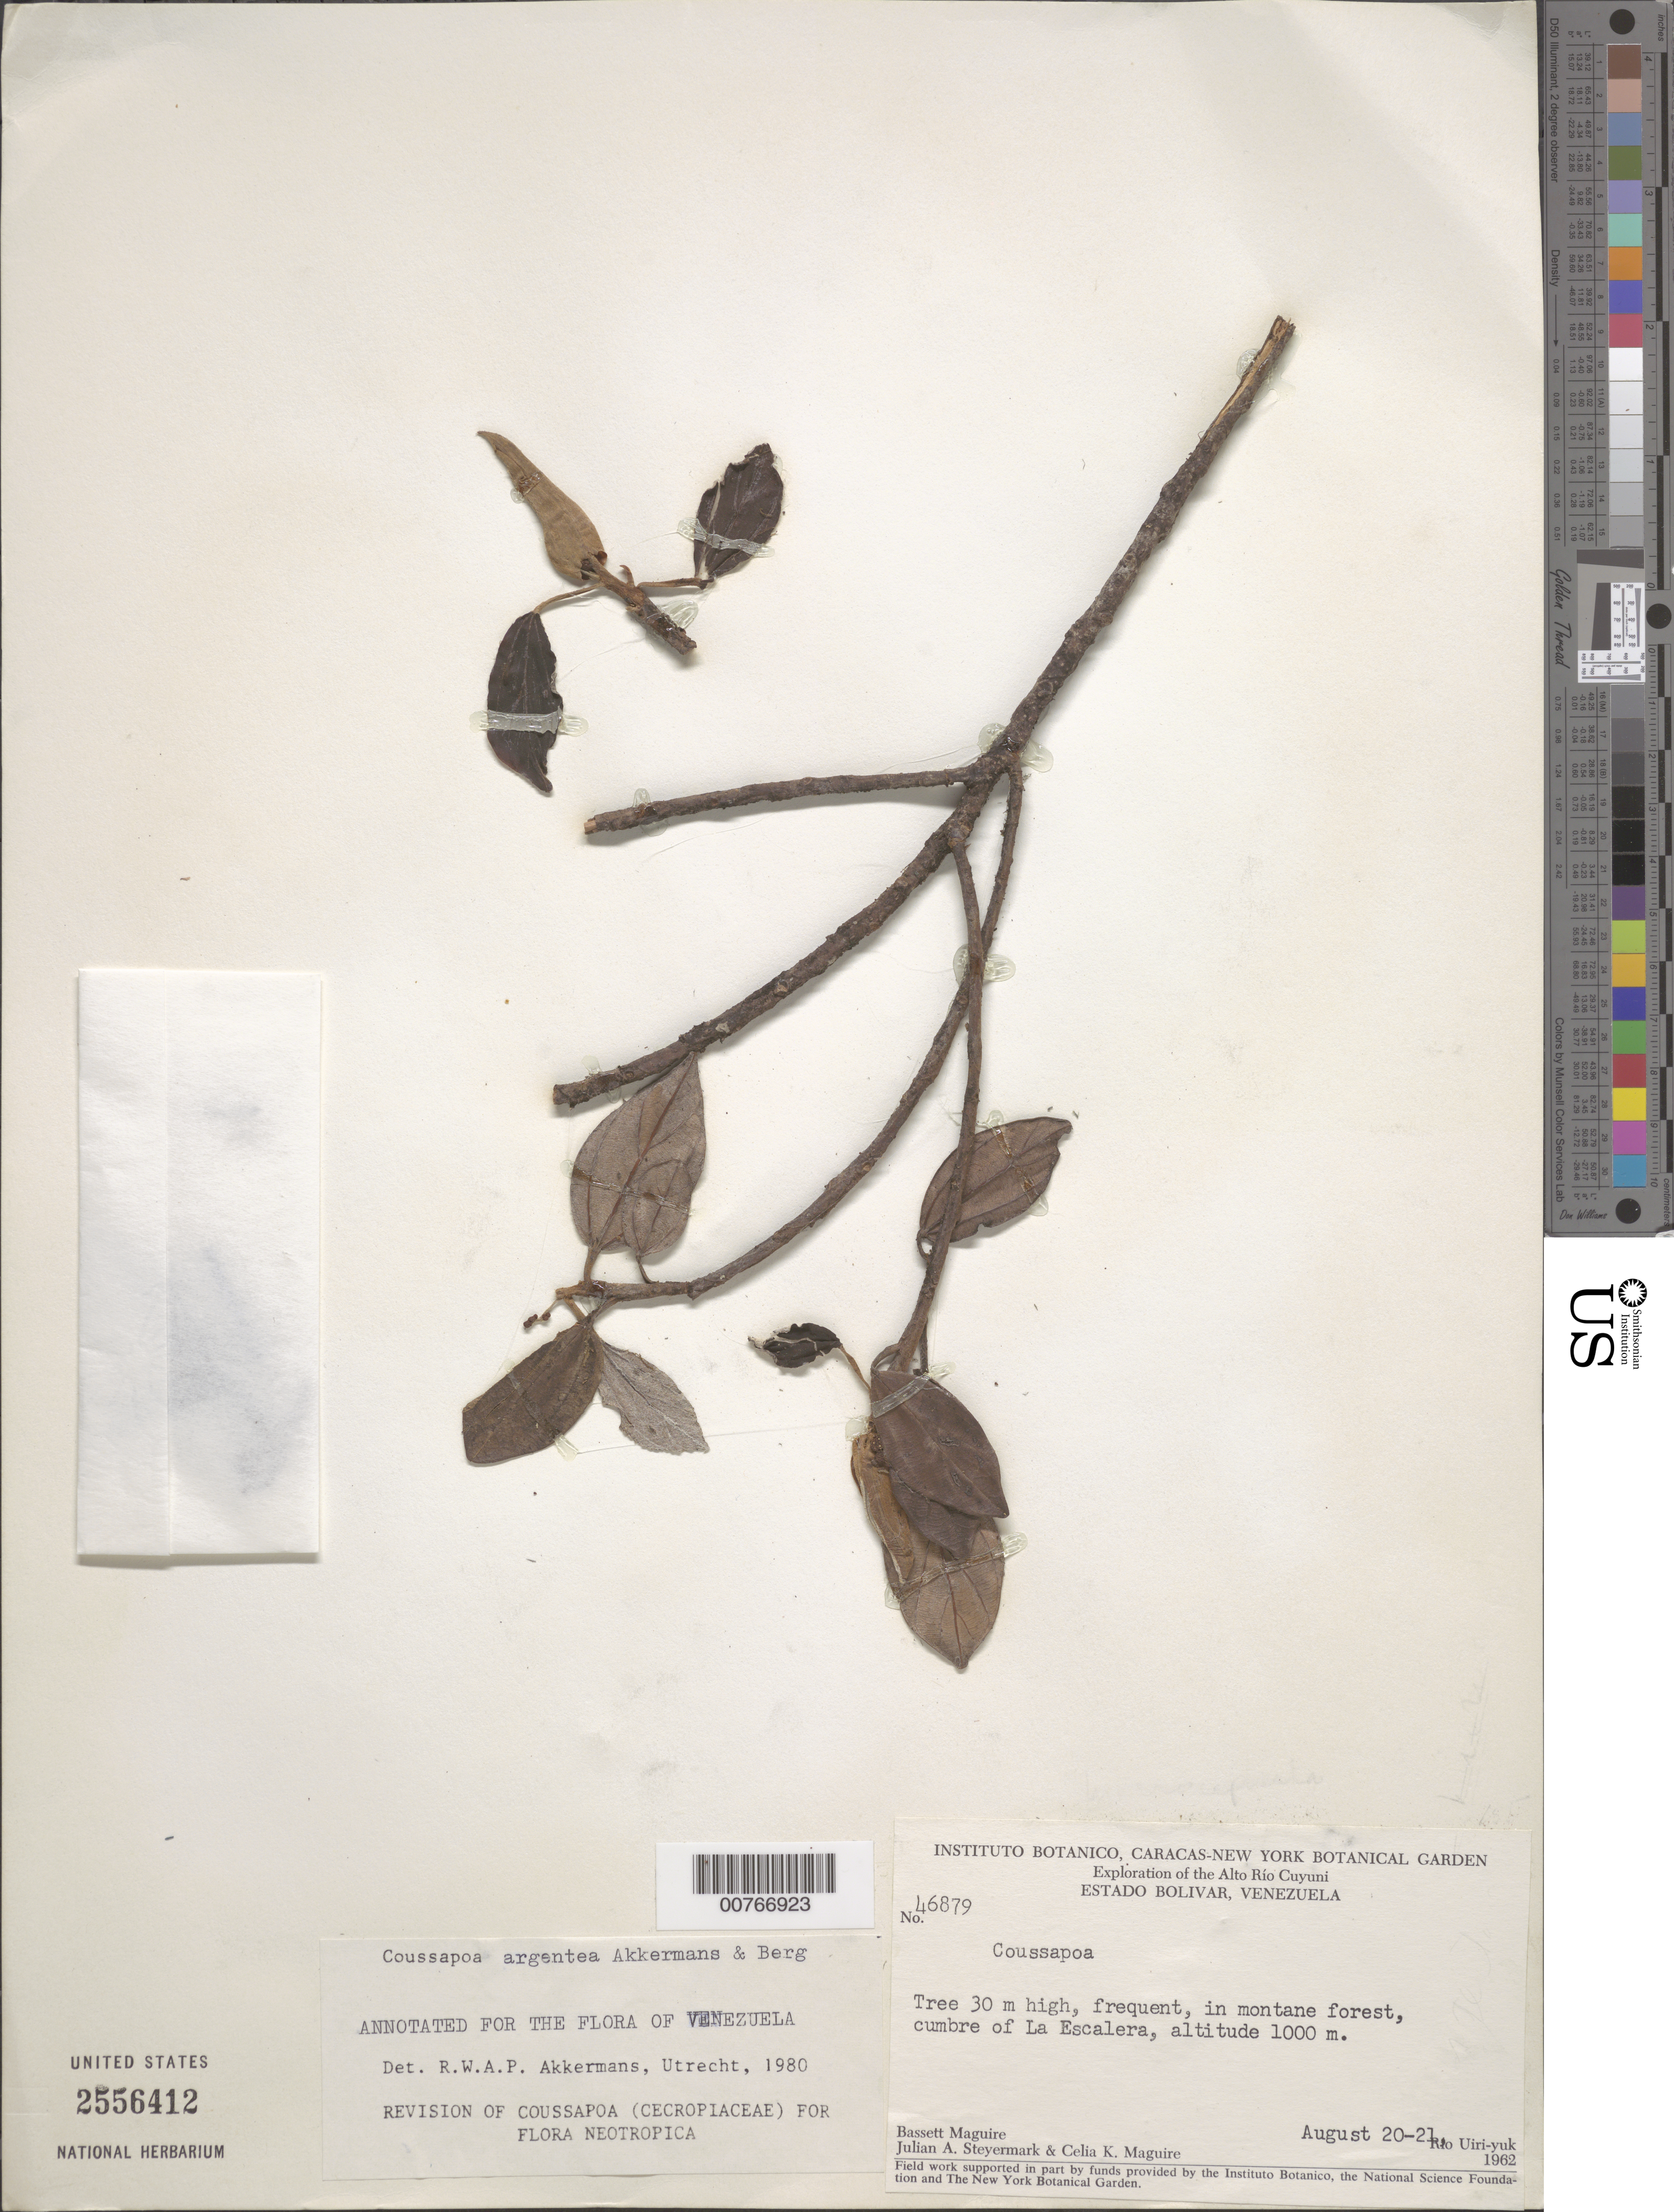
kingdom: Plantae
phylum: Tracheophyta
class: Magnoliopsida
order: Rosales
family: Urticaceae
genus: Coussapoa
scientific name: Coussapoa argentea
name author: Akkermans & C.C. Berg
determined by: Akkermans, R. W. A. P.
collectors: B. Maguire, C. K. Maguire & J. Steyermark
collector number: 46879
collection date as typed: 20-Aug-62 to 21-Aug-62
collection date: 1962-08-20/1962-08-21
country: Venezuela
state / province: Bolívar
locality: Alto Río Cuyuni, Río Uiri-yuk, La Escalera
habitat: Montane forest, en cumbre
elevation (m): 1000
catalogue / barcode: US 2556412